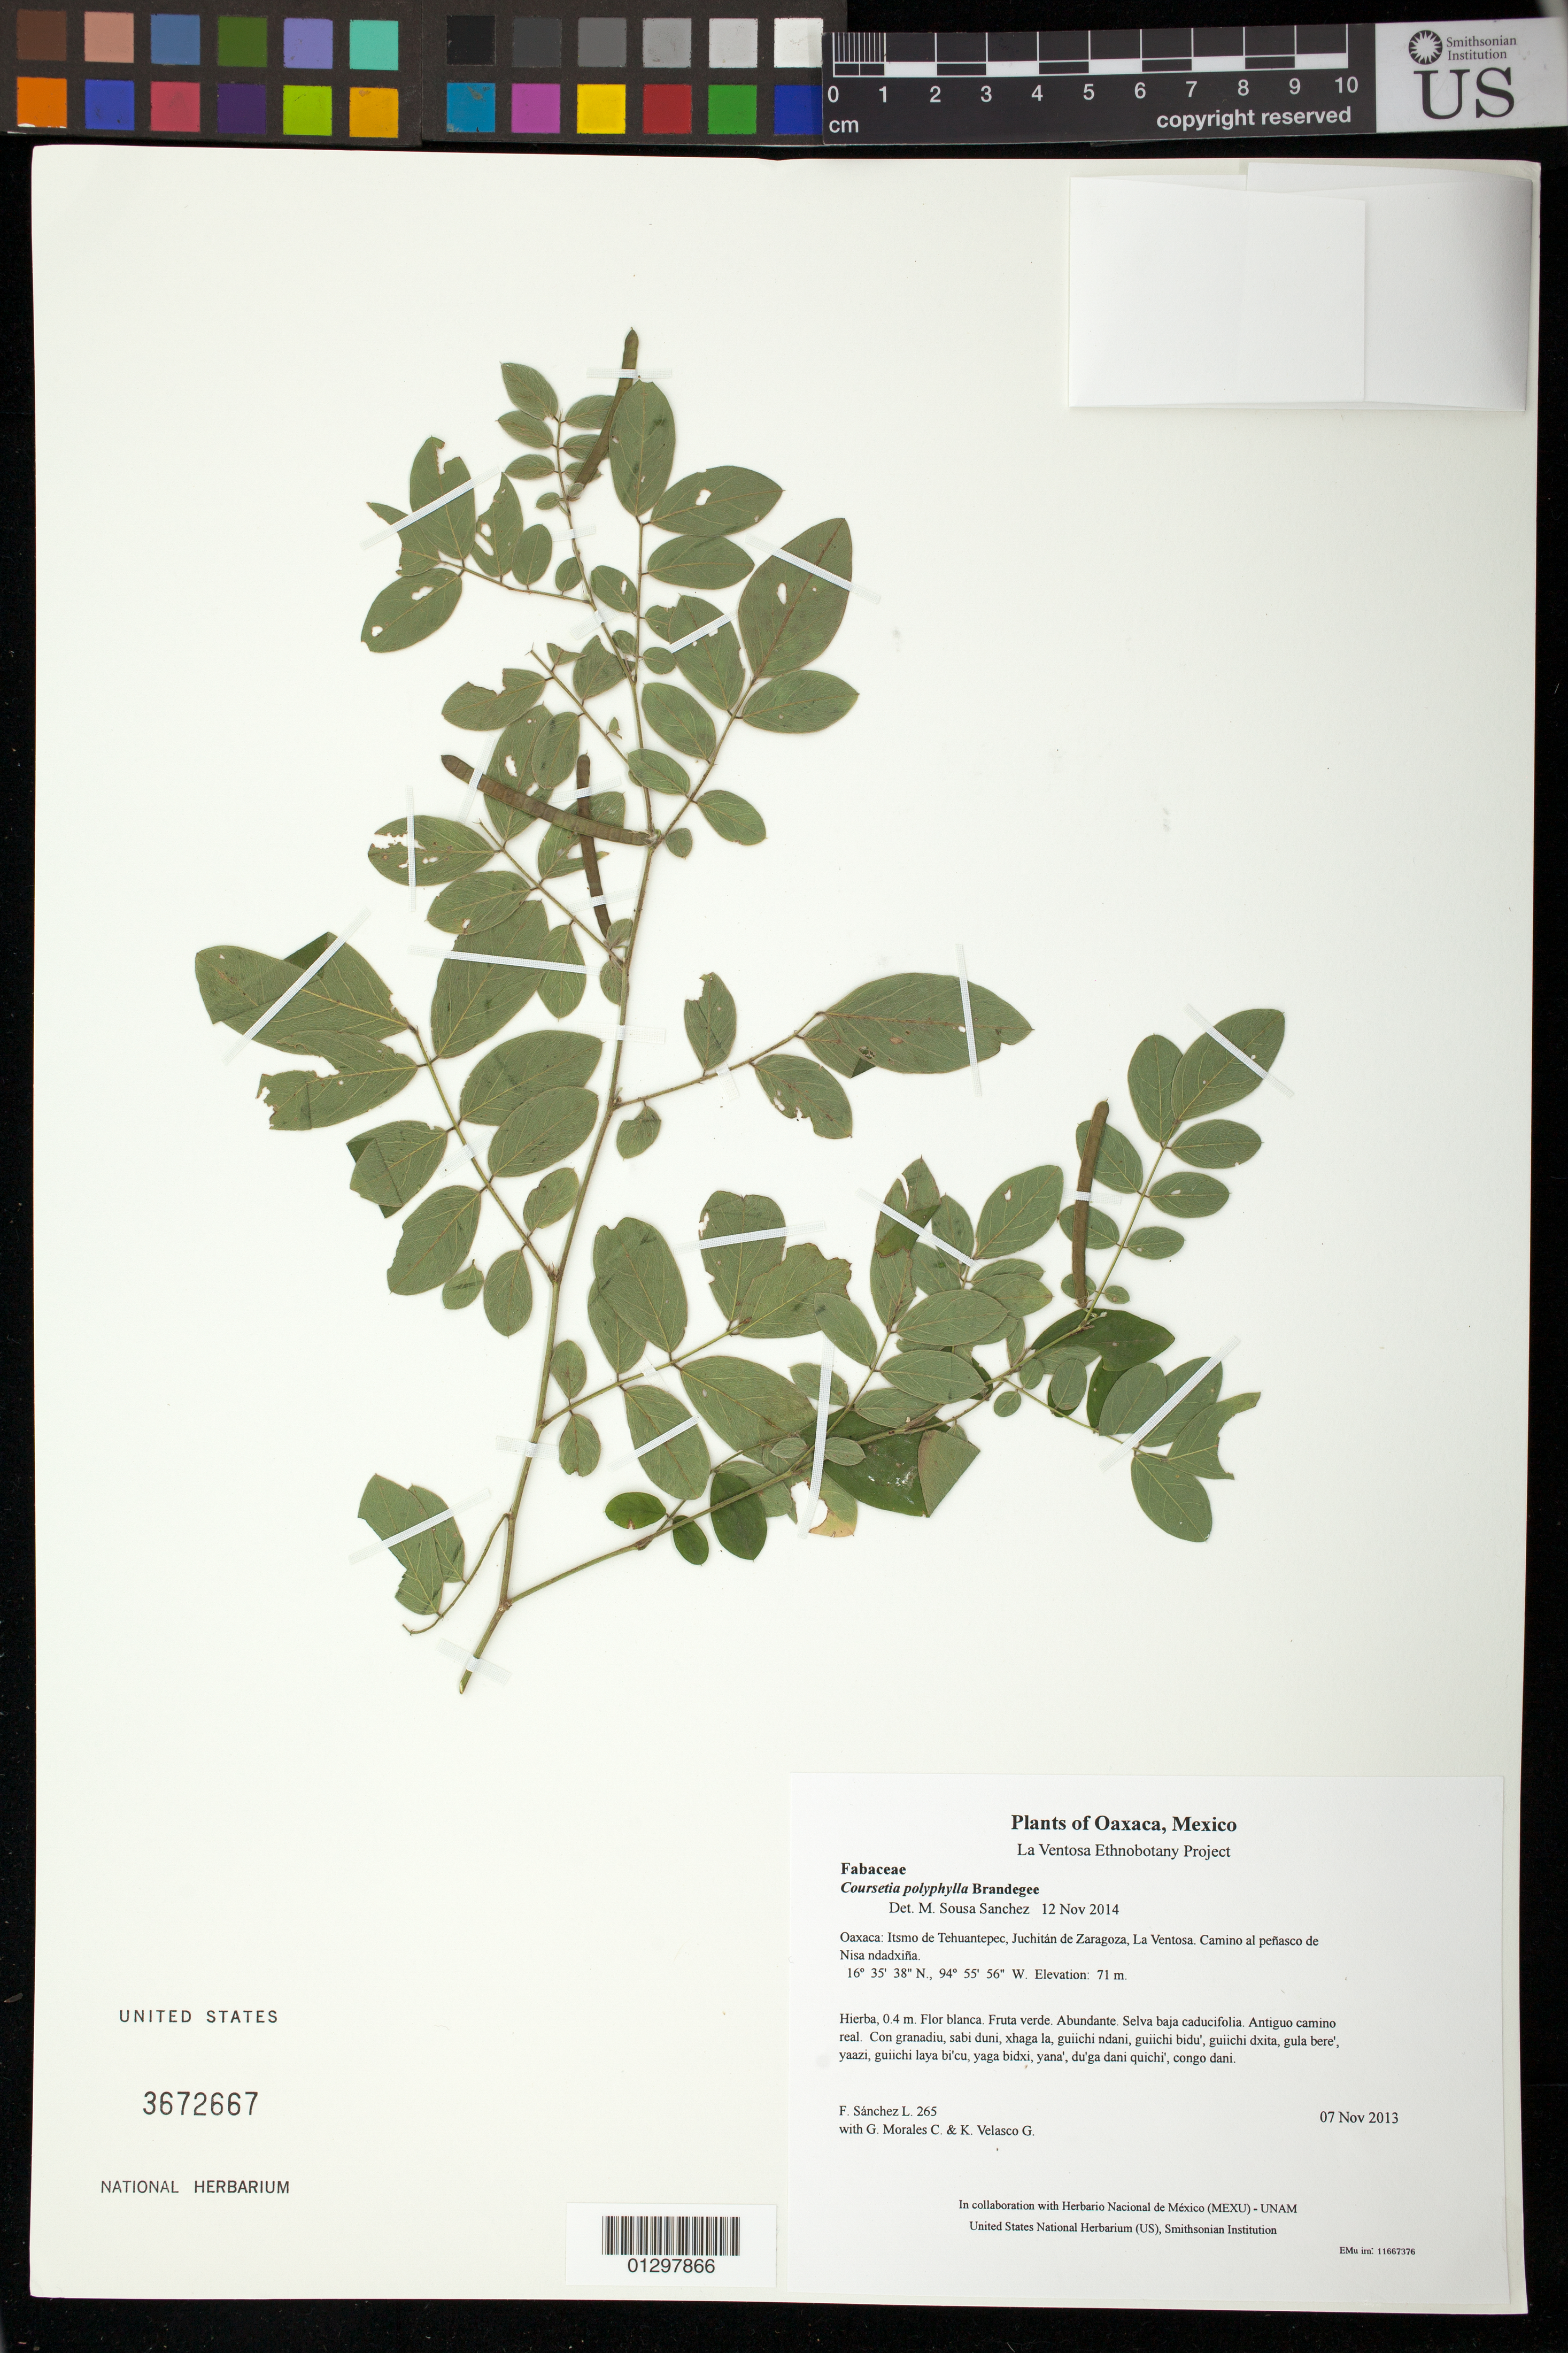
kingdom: Plantae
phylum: Tracheophyta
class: Magnoliopsida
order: Fabales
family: Fabaceae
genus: Coursetia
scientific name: Coursetia polyphylla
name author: Brandegee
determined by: Sousa S., Mario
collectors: F. Sánchez L., G. Morales C. & K. Velasco G.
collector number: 265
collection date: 2013-11-07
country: Mexico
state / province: Oaxaca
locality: Itsmo de Tehuantepec, Juchitán de Zaragoza, La Ventosa. Camino al peñasco de Nisa ndadxiña.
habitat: Selva baja caducifolia. Antiguo camino real.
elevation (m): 71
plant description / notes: JEBOT, MEXU, SERO, US; Guixi bandaga. 0.4 m. Guie' naquichi'. Cuaananaxhi naga'. Stale.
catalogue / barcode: US 3672667